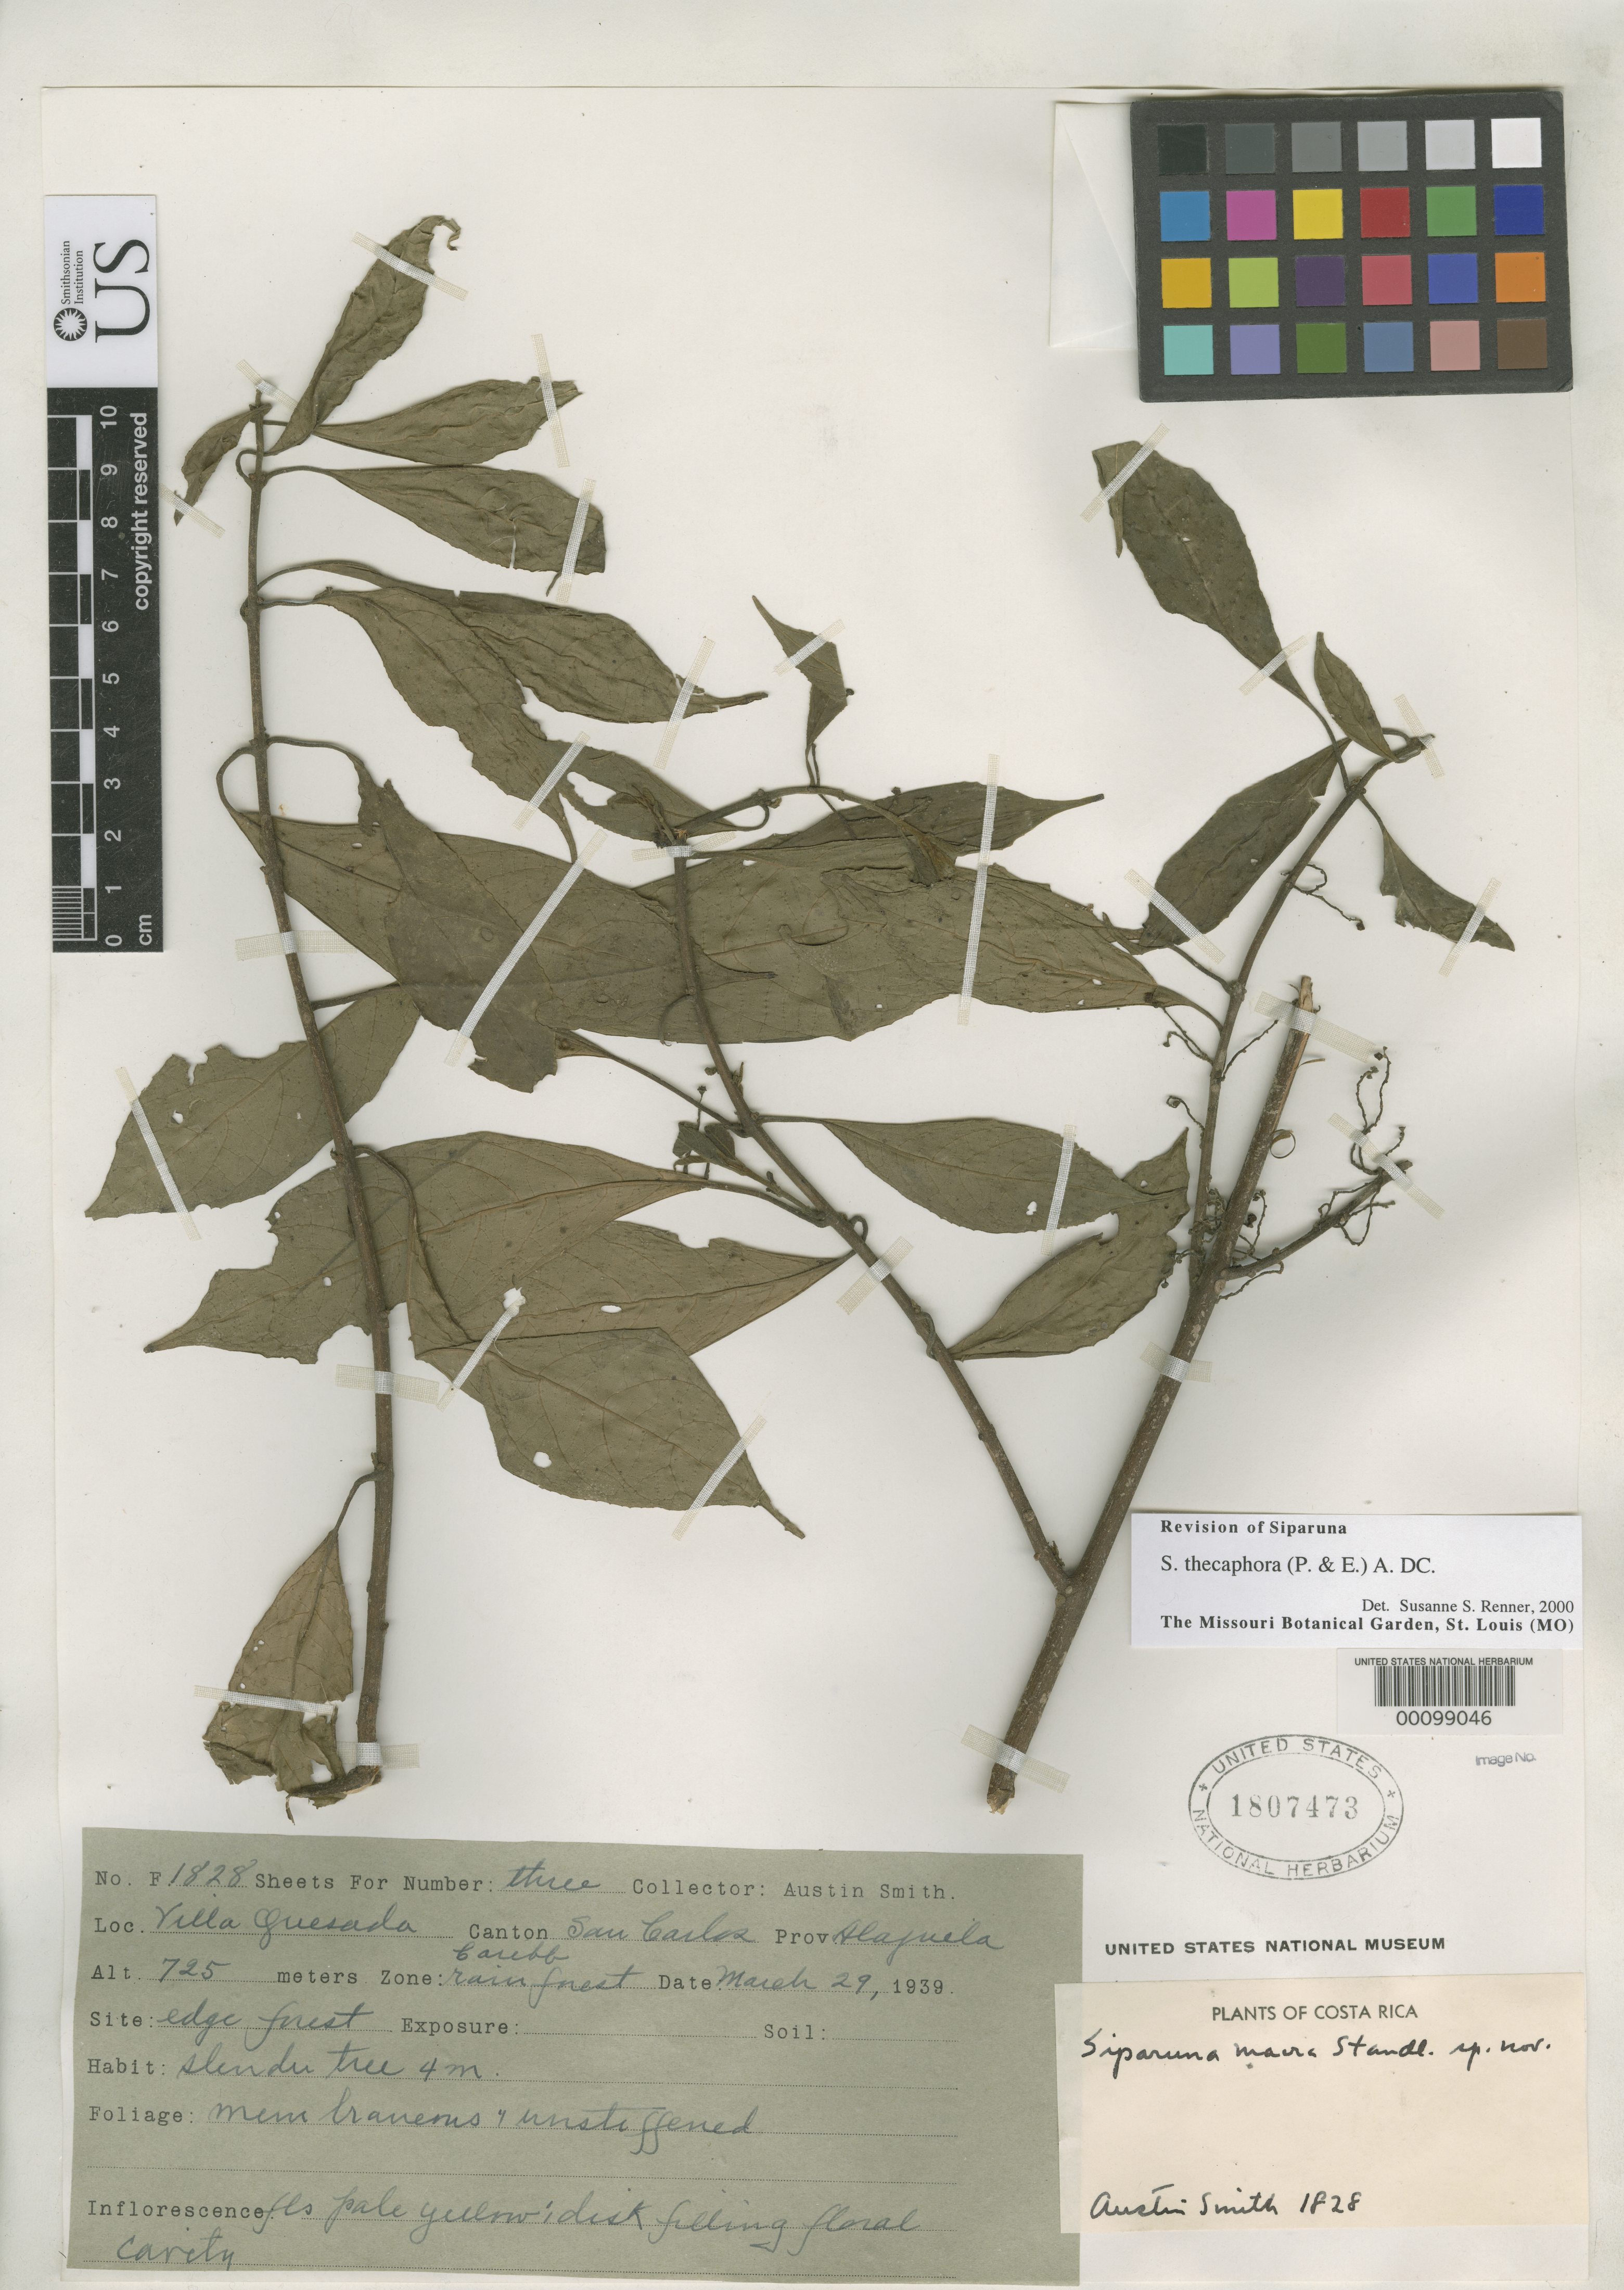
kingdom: Plantae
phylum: Tracheophyta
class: Magnoliopsida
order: Laurales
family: Siparunaceae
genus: Siparuna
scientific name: Siparuna macra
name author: Standl.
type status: Isotype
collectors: Aust P. Smith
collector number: F 1828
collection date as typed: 29 Mar 1939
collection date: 1939-03-29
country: Costa Rica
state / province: Alajuela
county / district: San Carlos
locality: Villaquesada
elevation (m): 725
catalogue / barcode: US 1807473